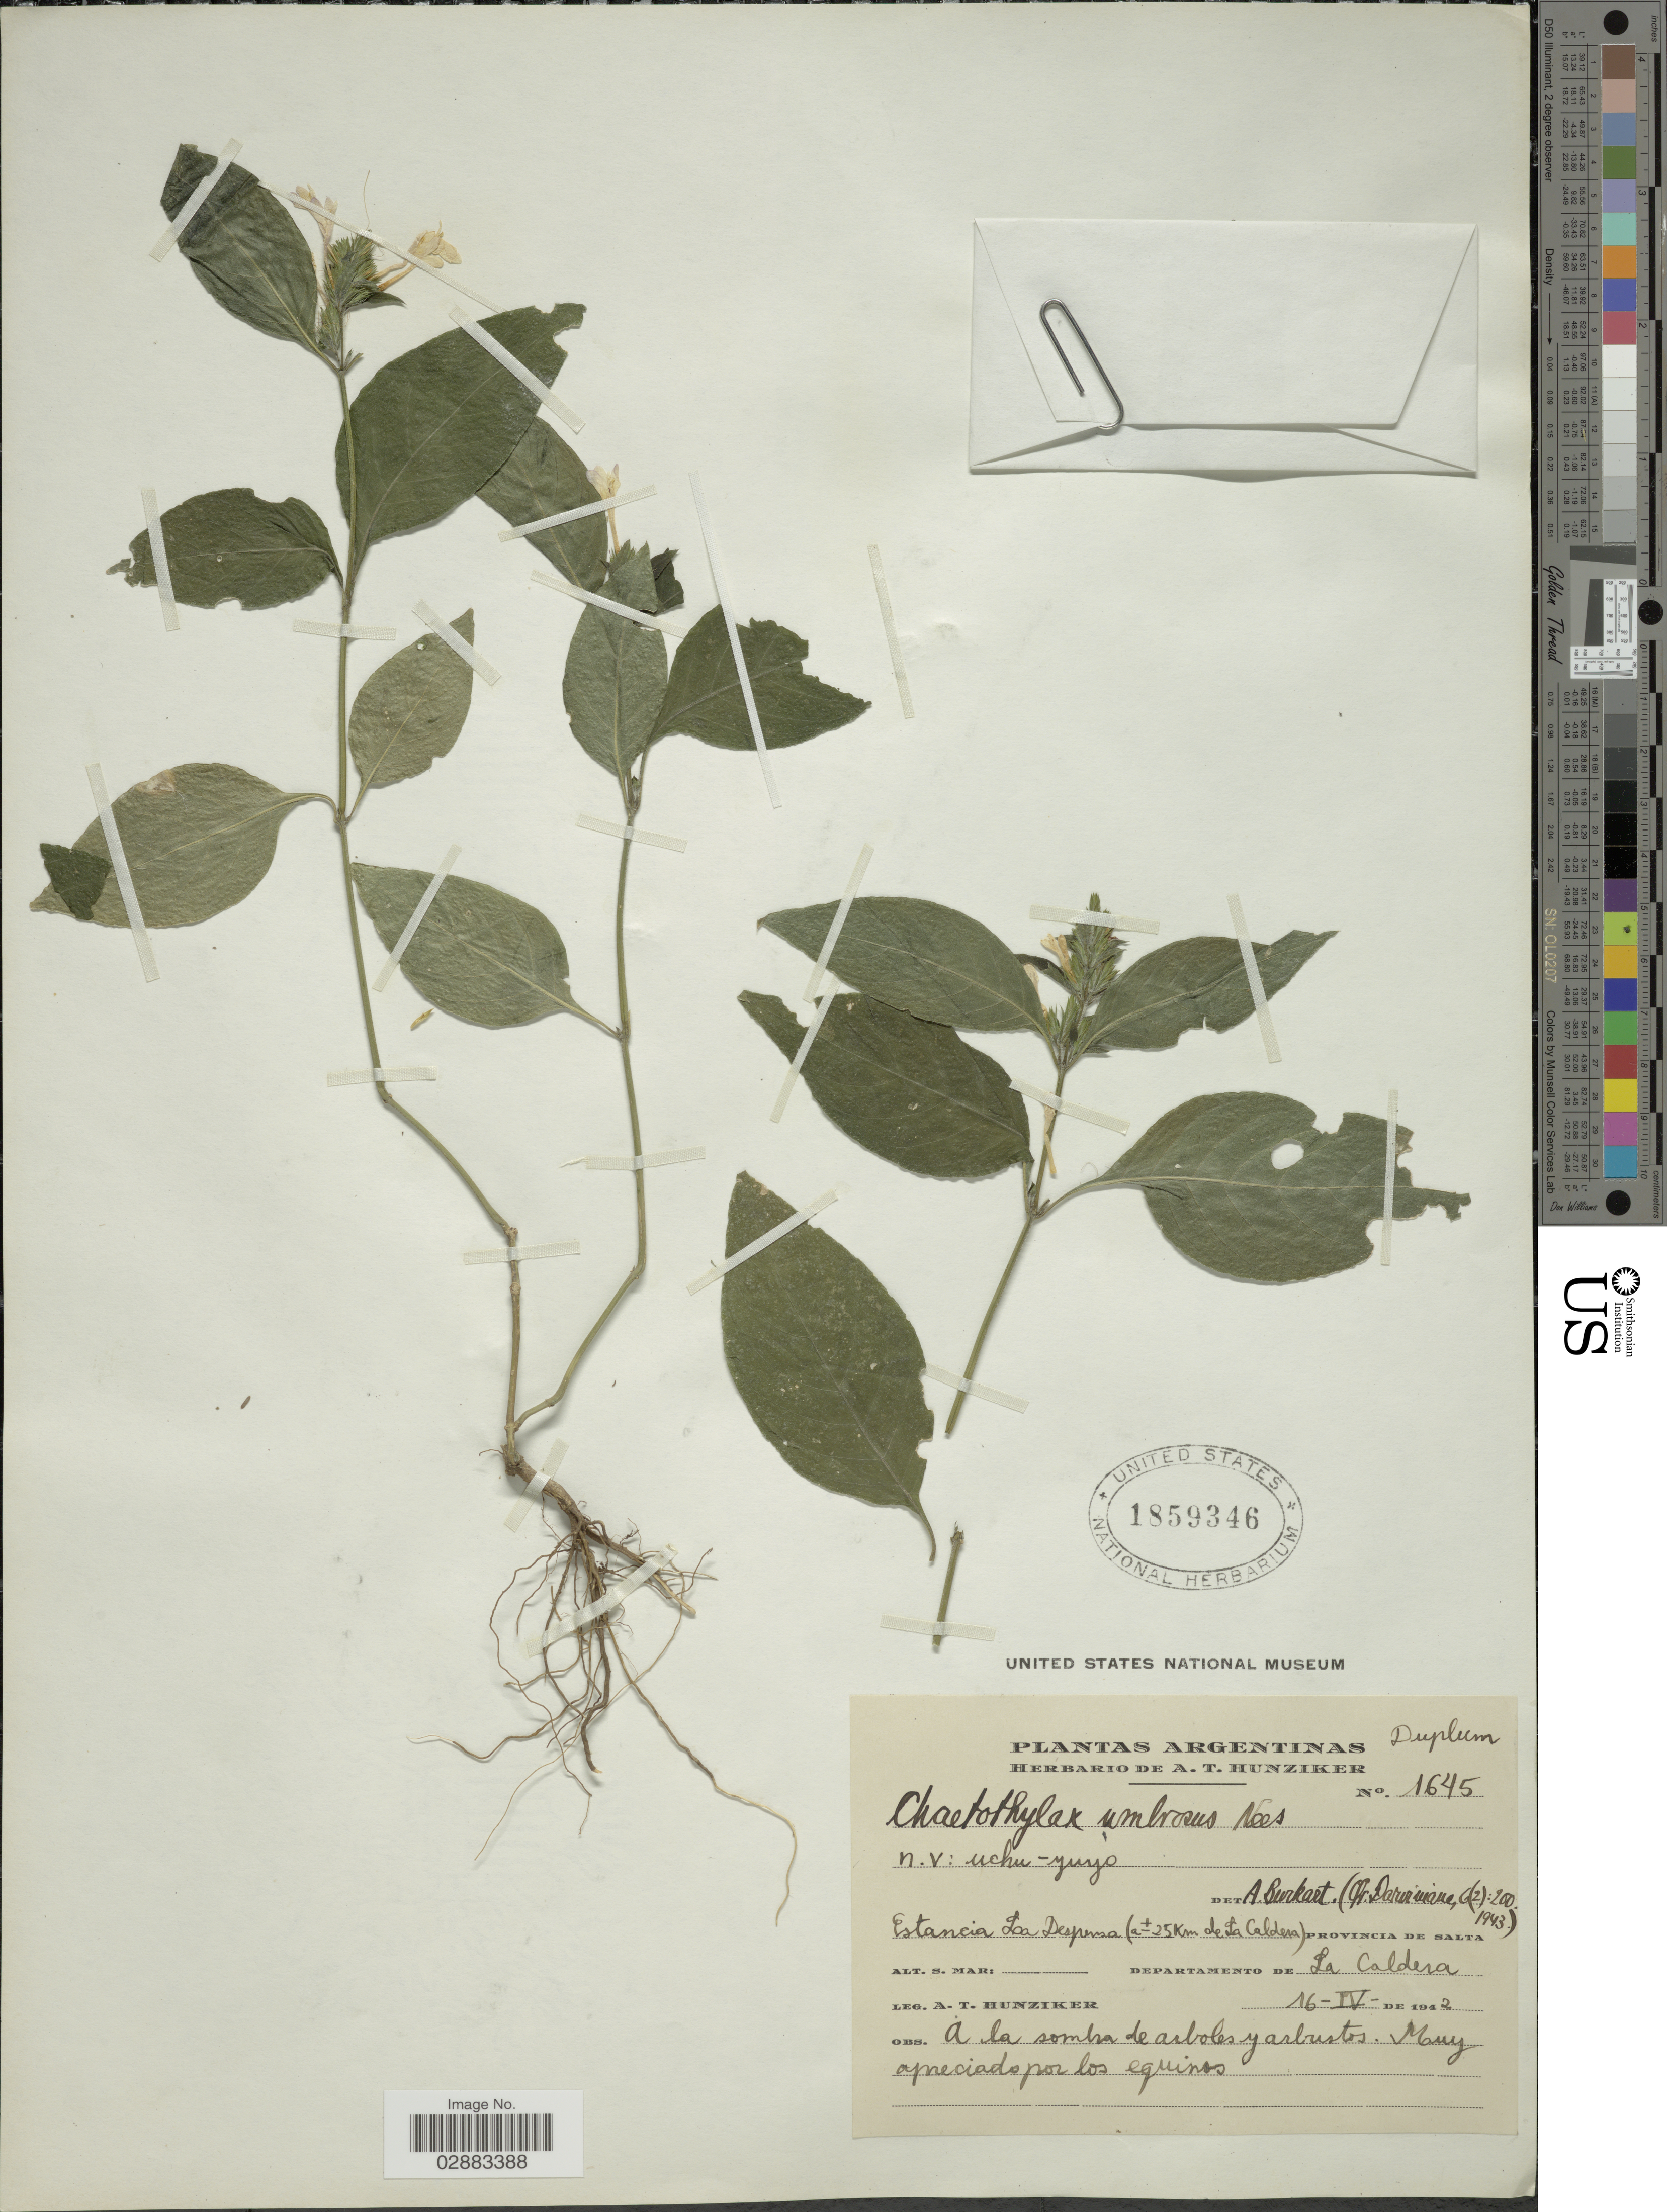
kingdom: Plantae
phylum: Tracheophyta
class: Magnoliopsida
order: Lamiales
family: Acanthaceae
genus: Justicia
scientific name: Justicia goudotii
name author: V.A.W. Graham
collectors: A. T. Hunziker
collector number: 1645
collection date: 1942-04-16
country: Argentina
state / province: Salta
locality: Estancia La Despensa (a ± 25 Km de La Caldera). Departamento de La Caldera.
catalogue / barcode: US 1859346